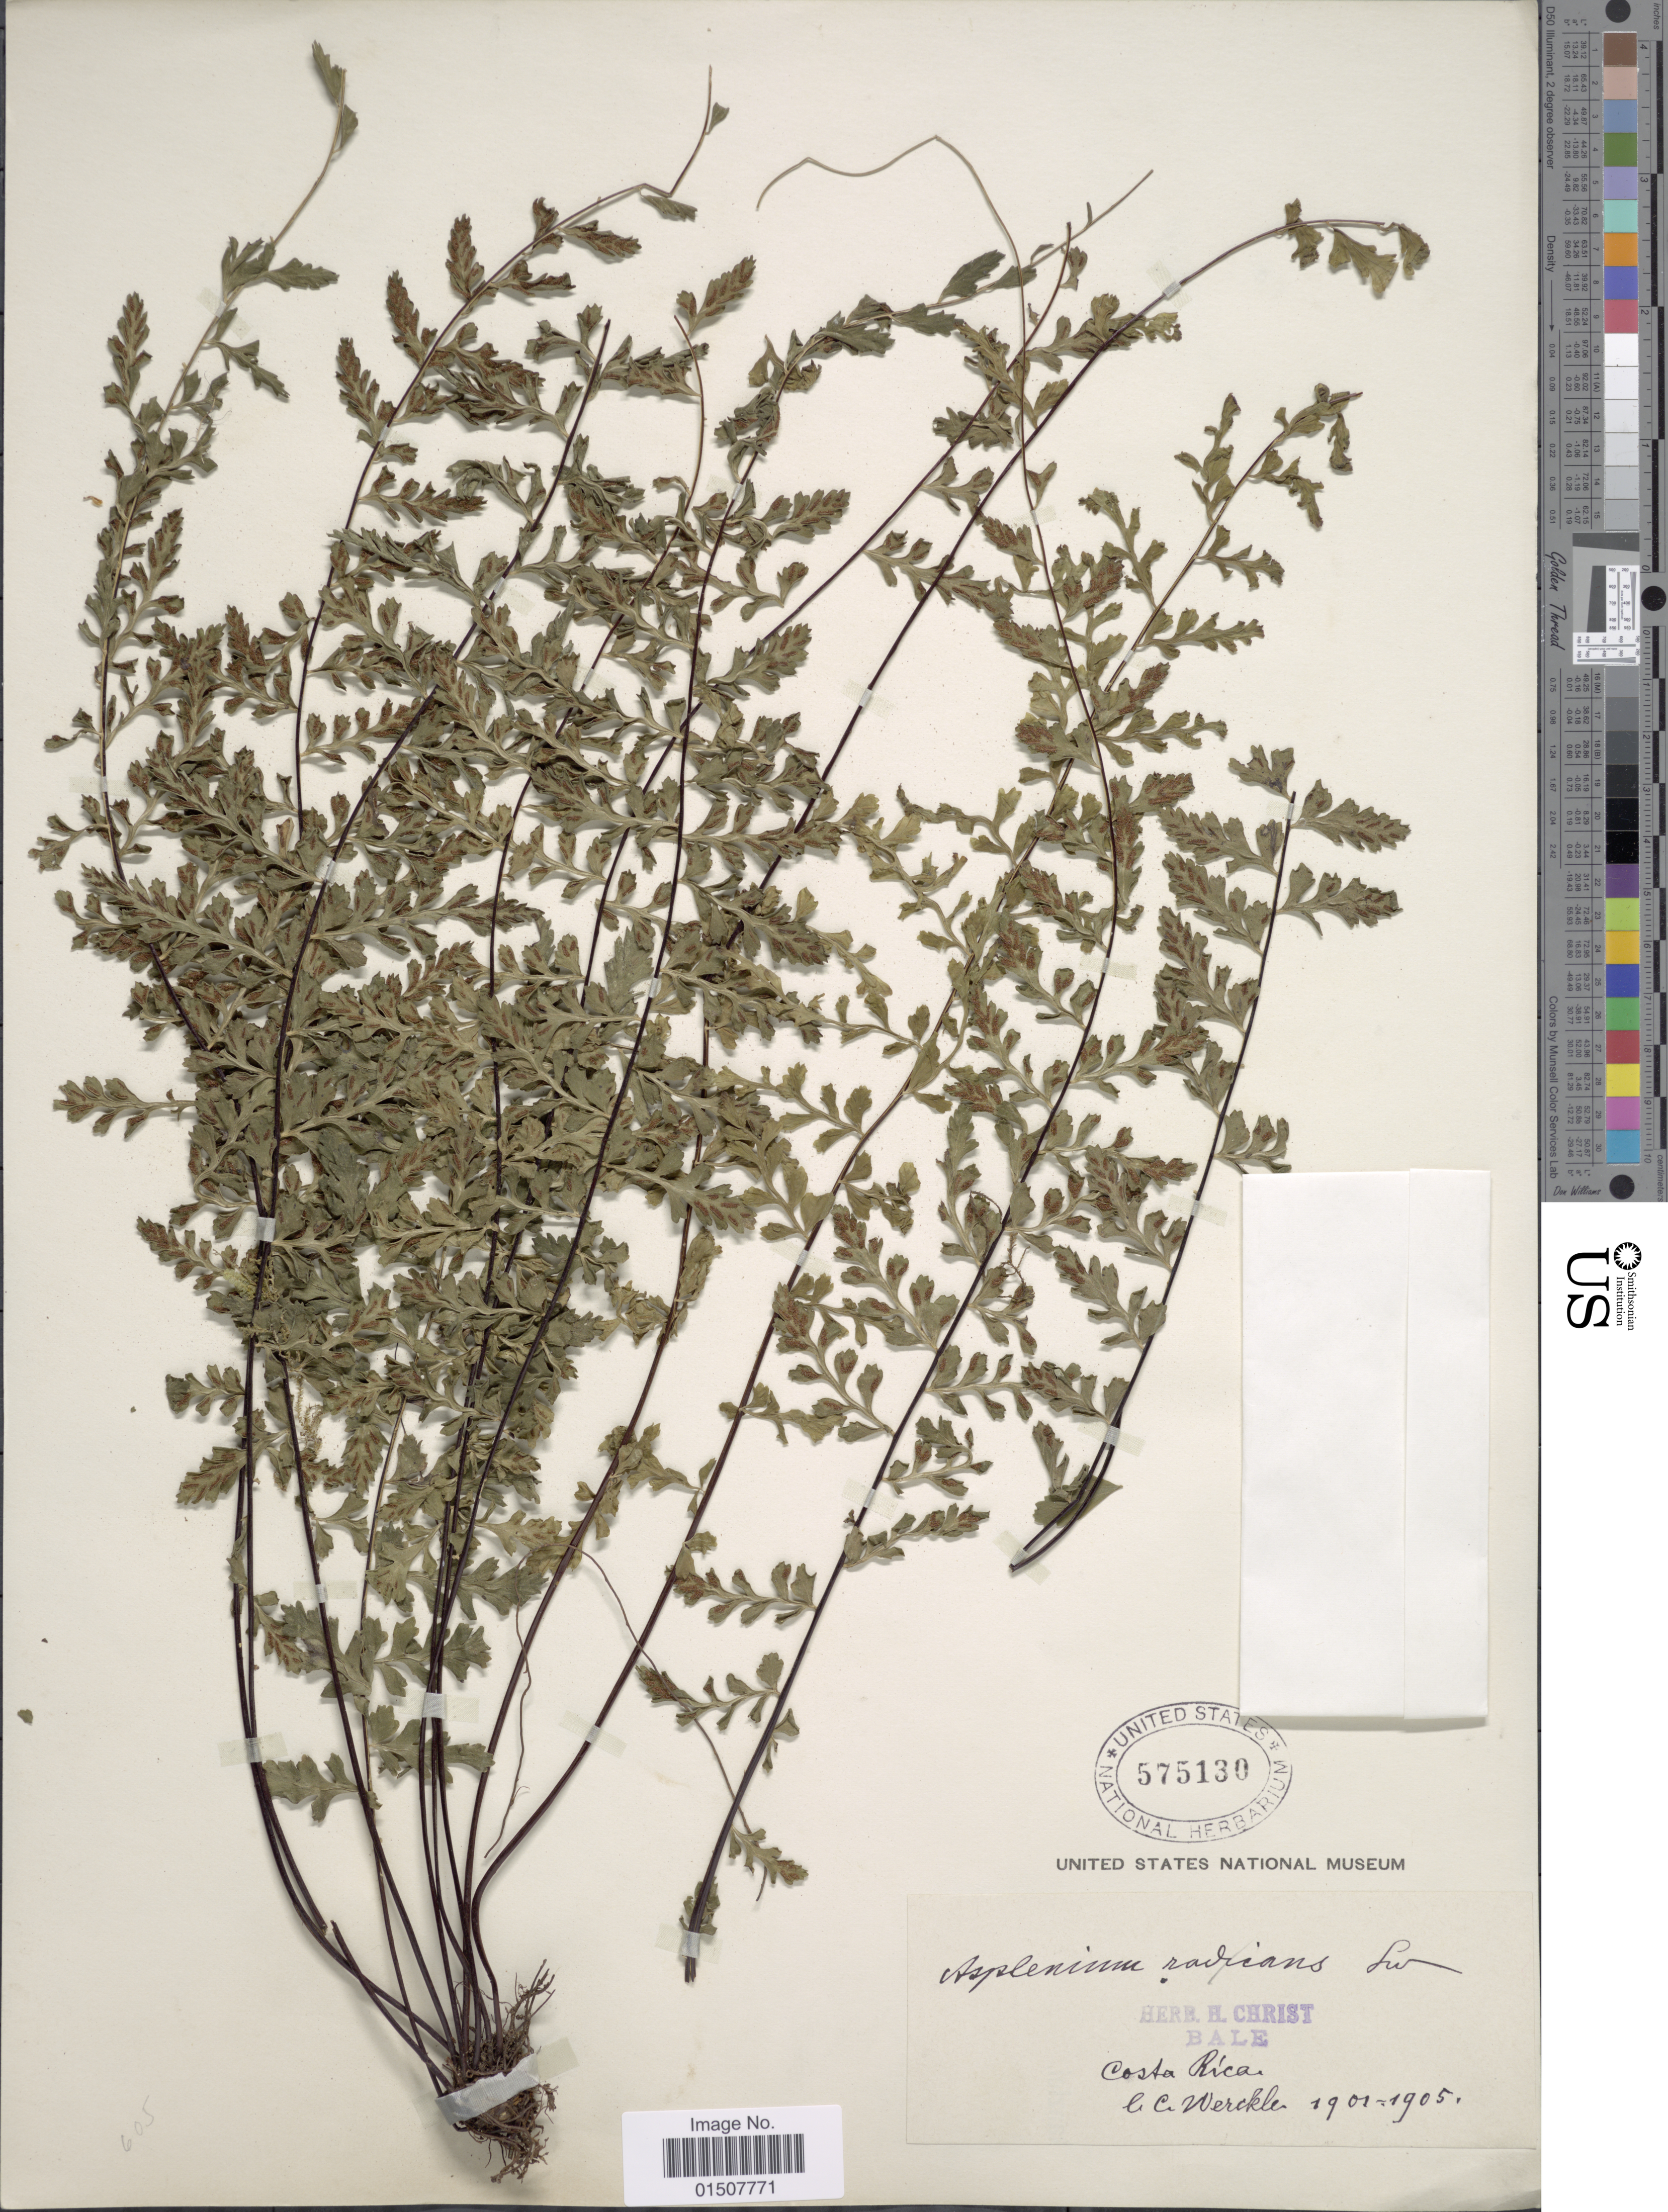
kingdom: Plantae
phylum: Tracheophyta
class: Polypodiopsida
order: Polypodiales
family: Aspleniaceae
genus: Asplenium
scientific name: Asplenium radicans var. radicans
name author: L.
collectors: C. C Wercklé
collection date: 1901/1905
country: Costa Rica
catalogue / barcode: US 575130